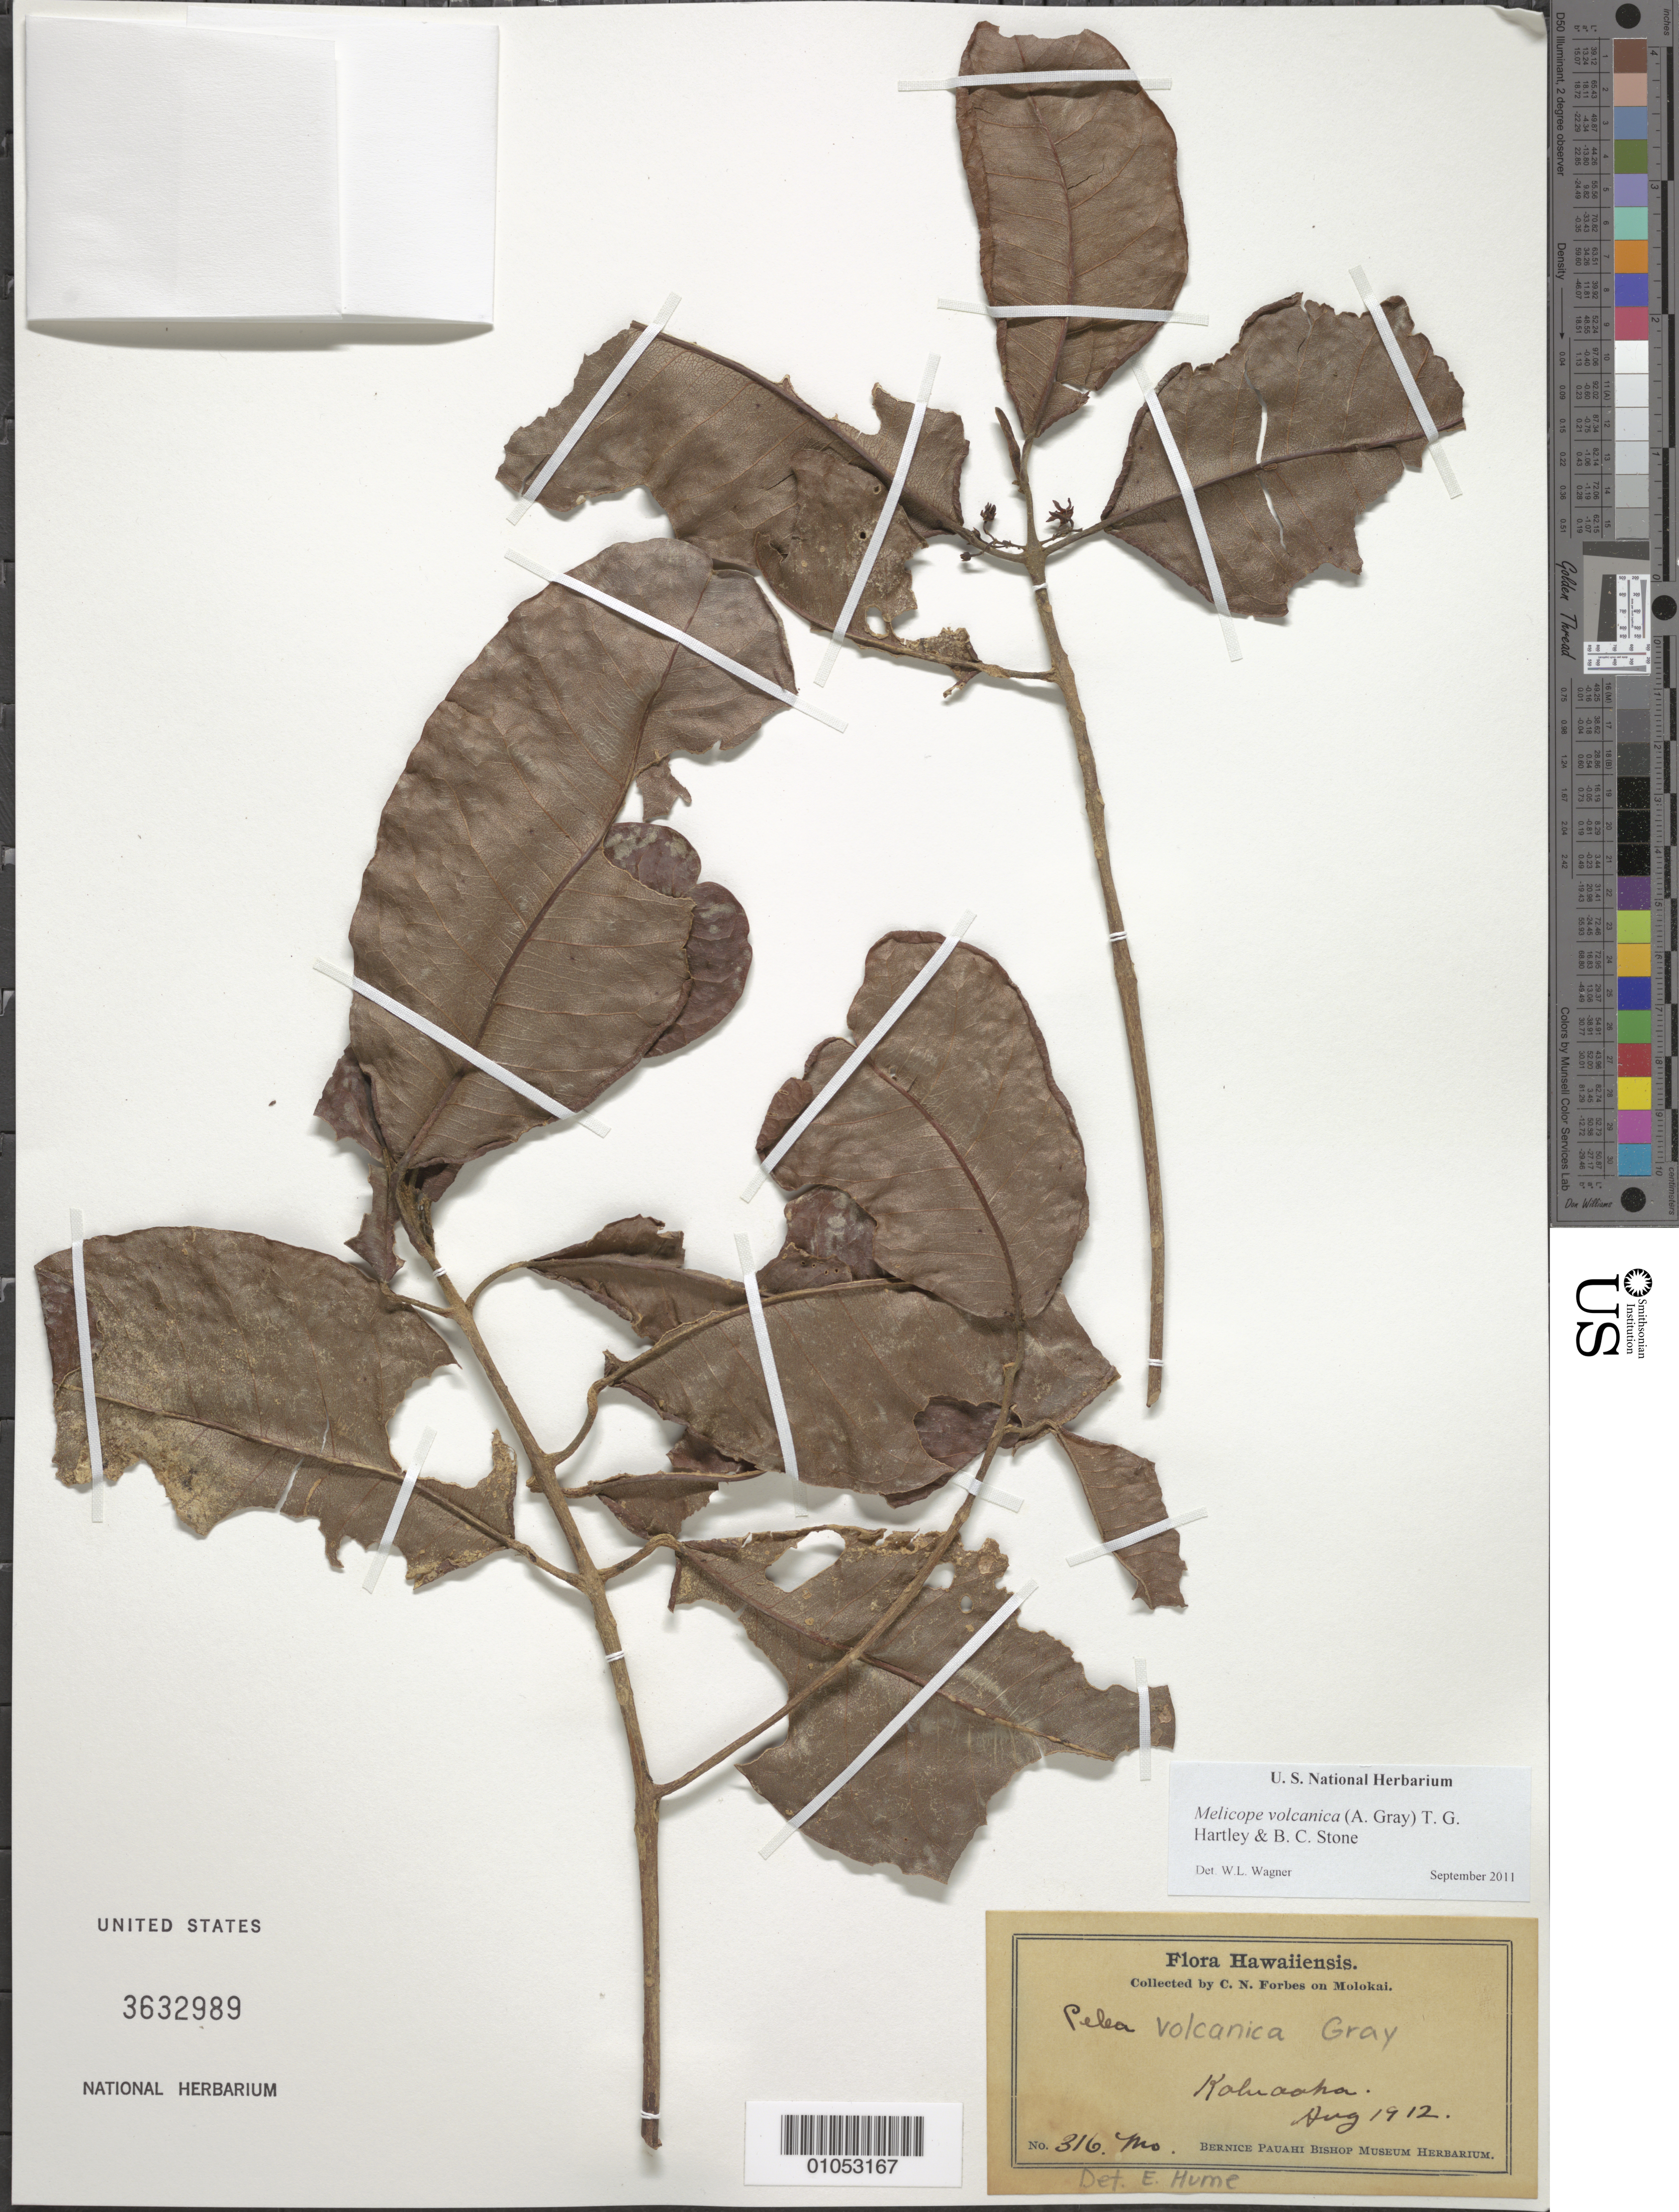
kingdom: Plantae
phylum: Tracheophyta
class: Magnoliopsida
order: Sapindales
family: Rutaceae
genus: Melicope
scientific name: Melicope volcanica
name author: (A. Gray) T.G. Hartley & B.C. Stone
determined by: Wagner, W. L., (BOT), Smithsonian Institution - National Museum of Natural History (UNITED STATES)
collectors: C. N. Forbes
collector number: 316.Mo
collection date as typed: Aug 1912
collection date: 1912-08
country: United States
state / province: Hawaii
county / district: Maui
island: Moloka'i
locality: Kaluaaha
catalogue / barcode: US 3632989